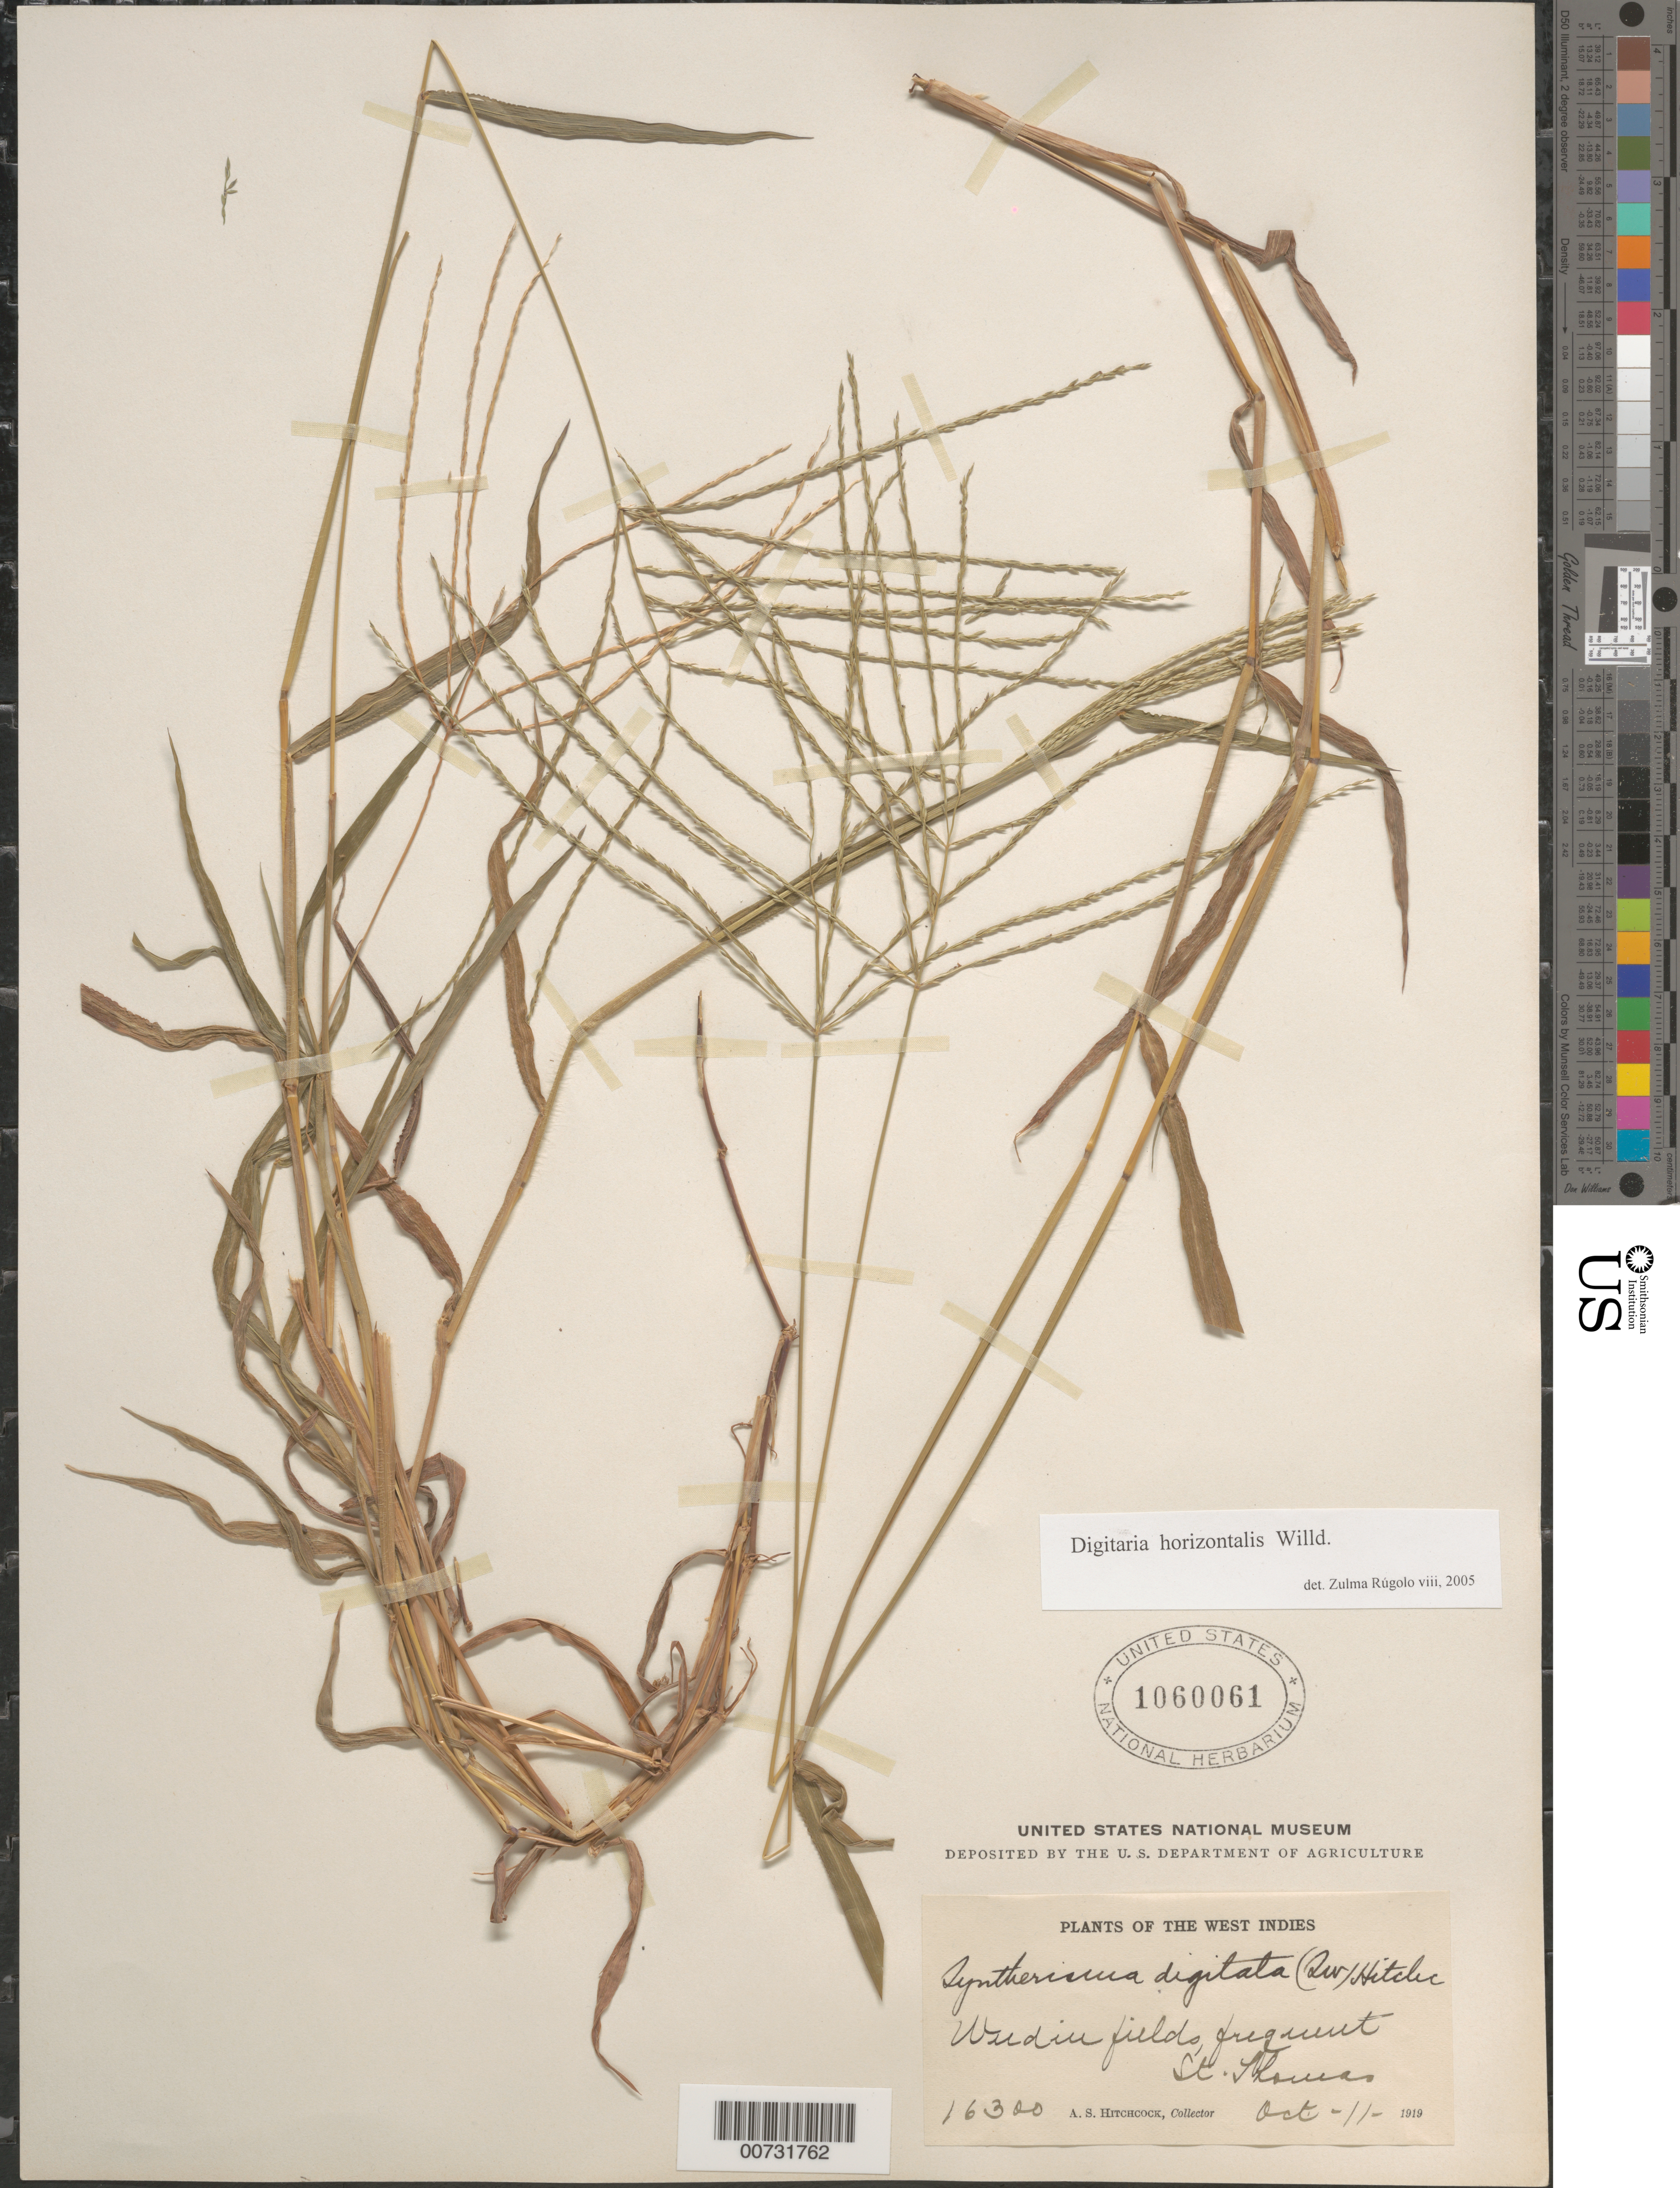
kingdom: Plantae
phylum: Tracheophyta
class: Liliopsida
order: Poales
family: Poaceae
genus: Digitaria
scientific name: Digitaria horizontalis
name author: Willd.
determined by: Rúgolo, Z.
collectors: A. S. Hitchcock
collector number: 16320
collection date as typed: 11 Oct 1919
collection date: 1919-10-11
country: U.S. Virgin Islands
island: St. Thomas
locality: St. Thomas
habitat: Weed in fields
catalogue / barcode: US 1060061